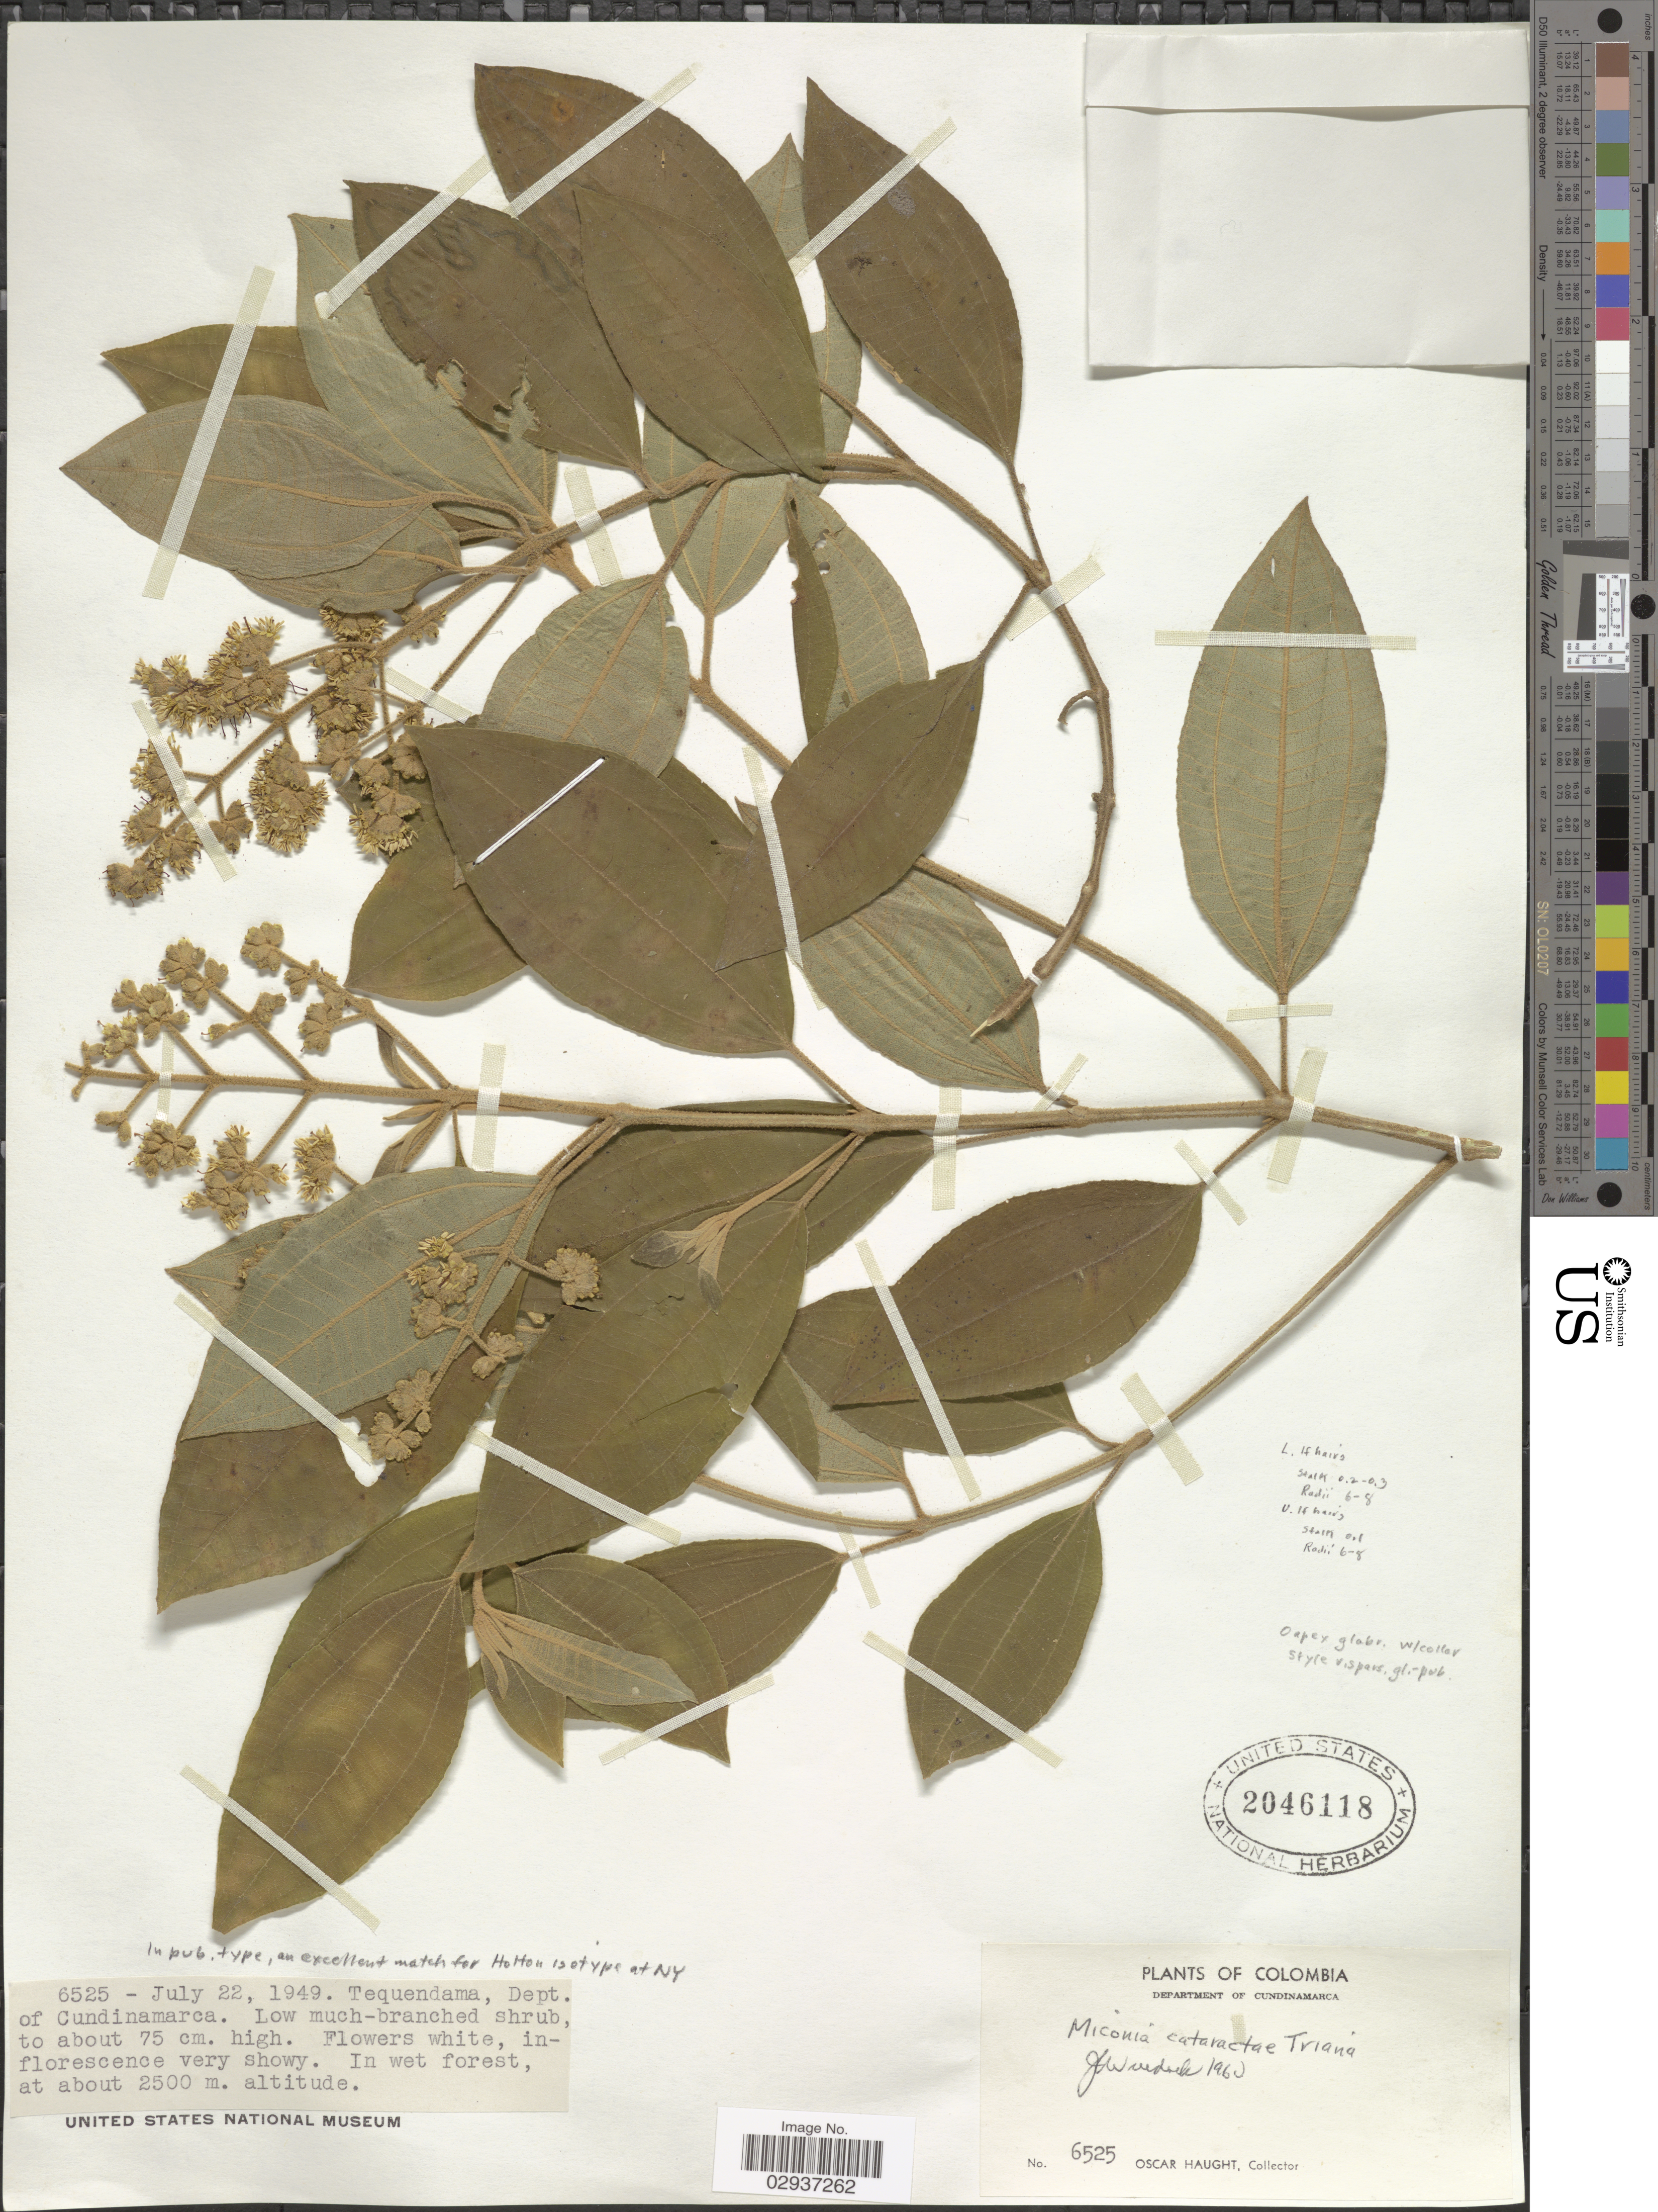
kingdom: Plantae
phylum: Tracheophyta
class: Magnoliopsida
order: Myrtales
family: Melastomataceae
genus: Miconia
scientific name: Miconia cataractae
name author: Triana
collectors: O. L. Haught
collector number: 6525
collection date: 1949-07-22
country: Colombia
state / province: Cundinamarca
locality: Tequendama, Dept. of Cundinamarca.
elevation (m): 2500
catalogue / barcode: US 2046118